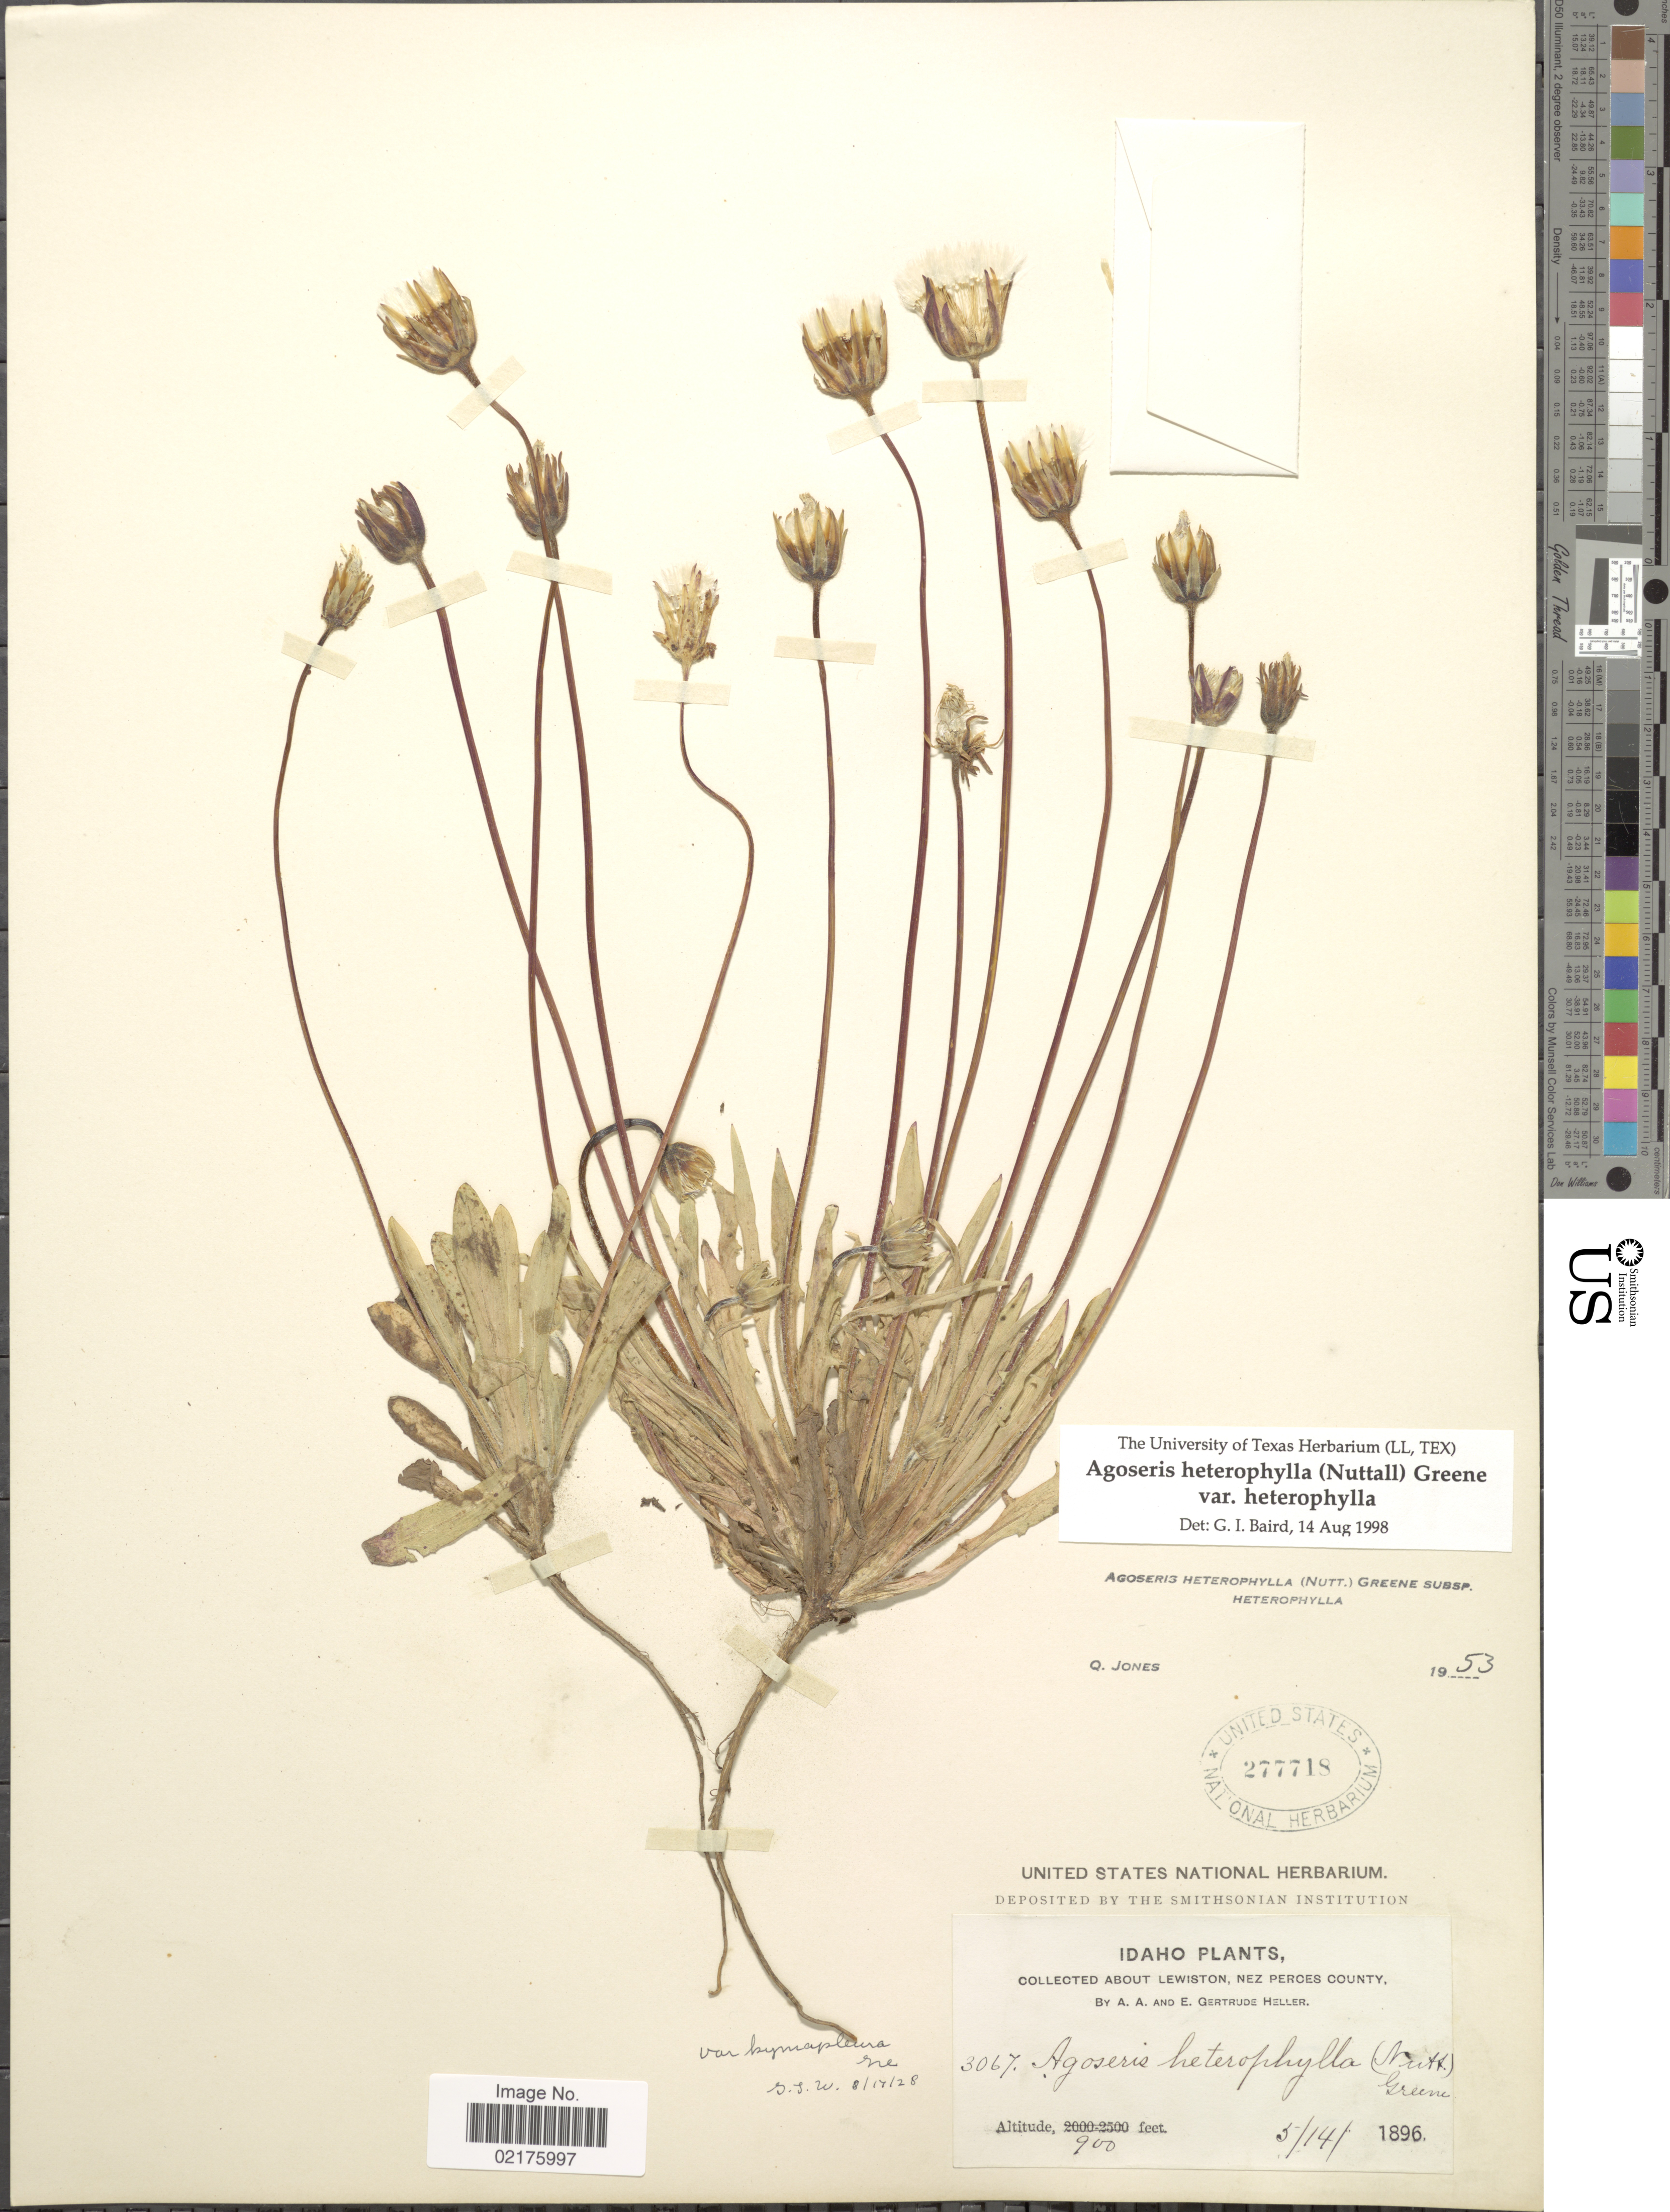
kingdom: Plantae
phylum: Tracheophyta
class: Magnoliopsida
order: Asterales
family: Asteraceae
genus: Agoseris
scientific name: Agoseris heterophylla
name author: (Nutt.) Greene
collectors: A. A. Heller & E. G. Heller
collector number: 3067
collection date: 1896-05-14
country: United States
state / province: Idaho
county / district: Nez Perce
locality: About Lewiston.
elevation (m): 274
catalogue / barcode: US 277718